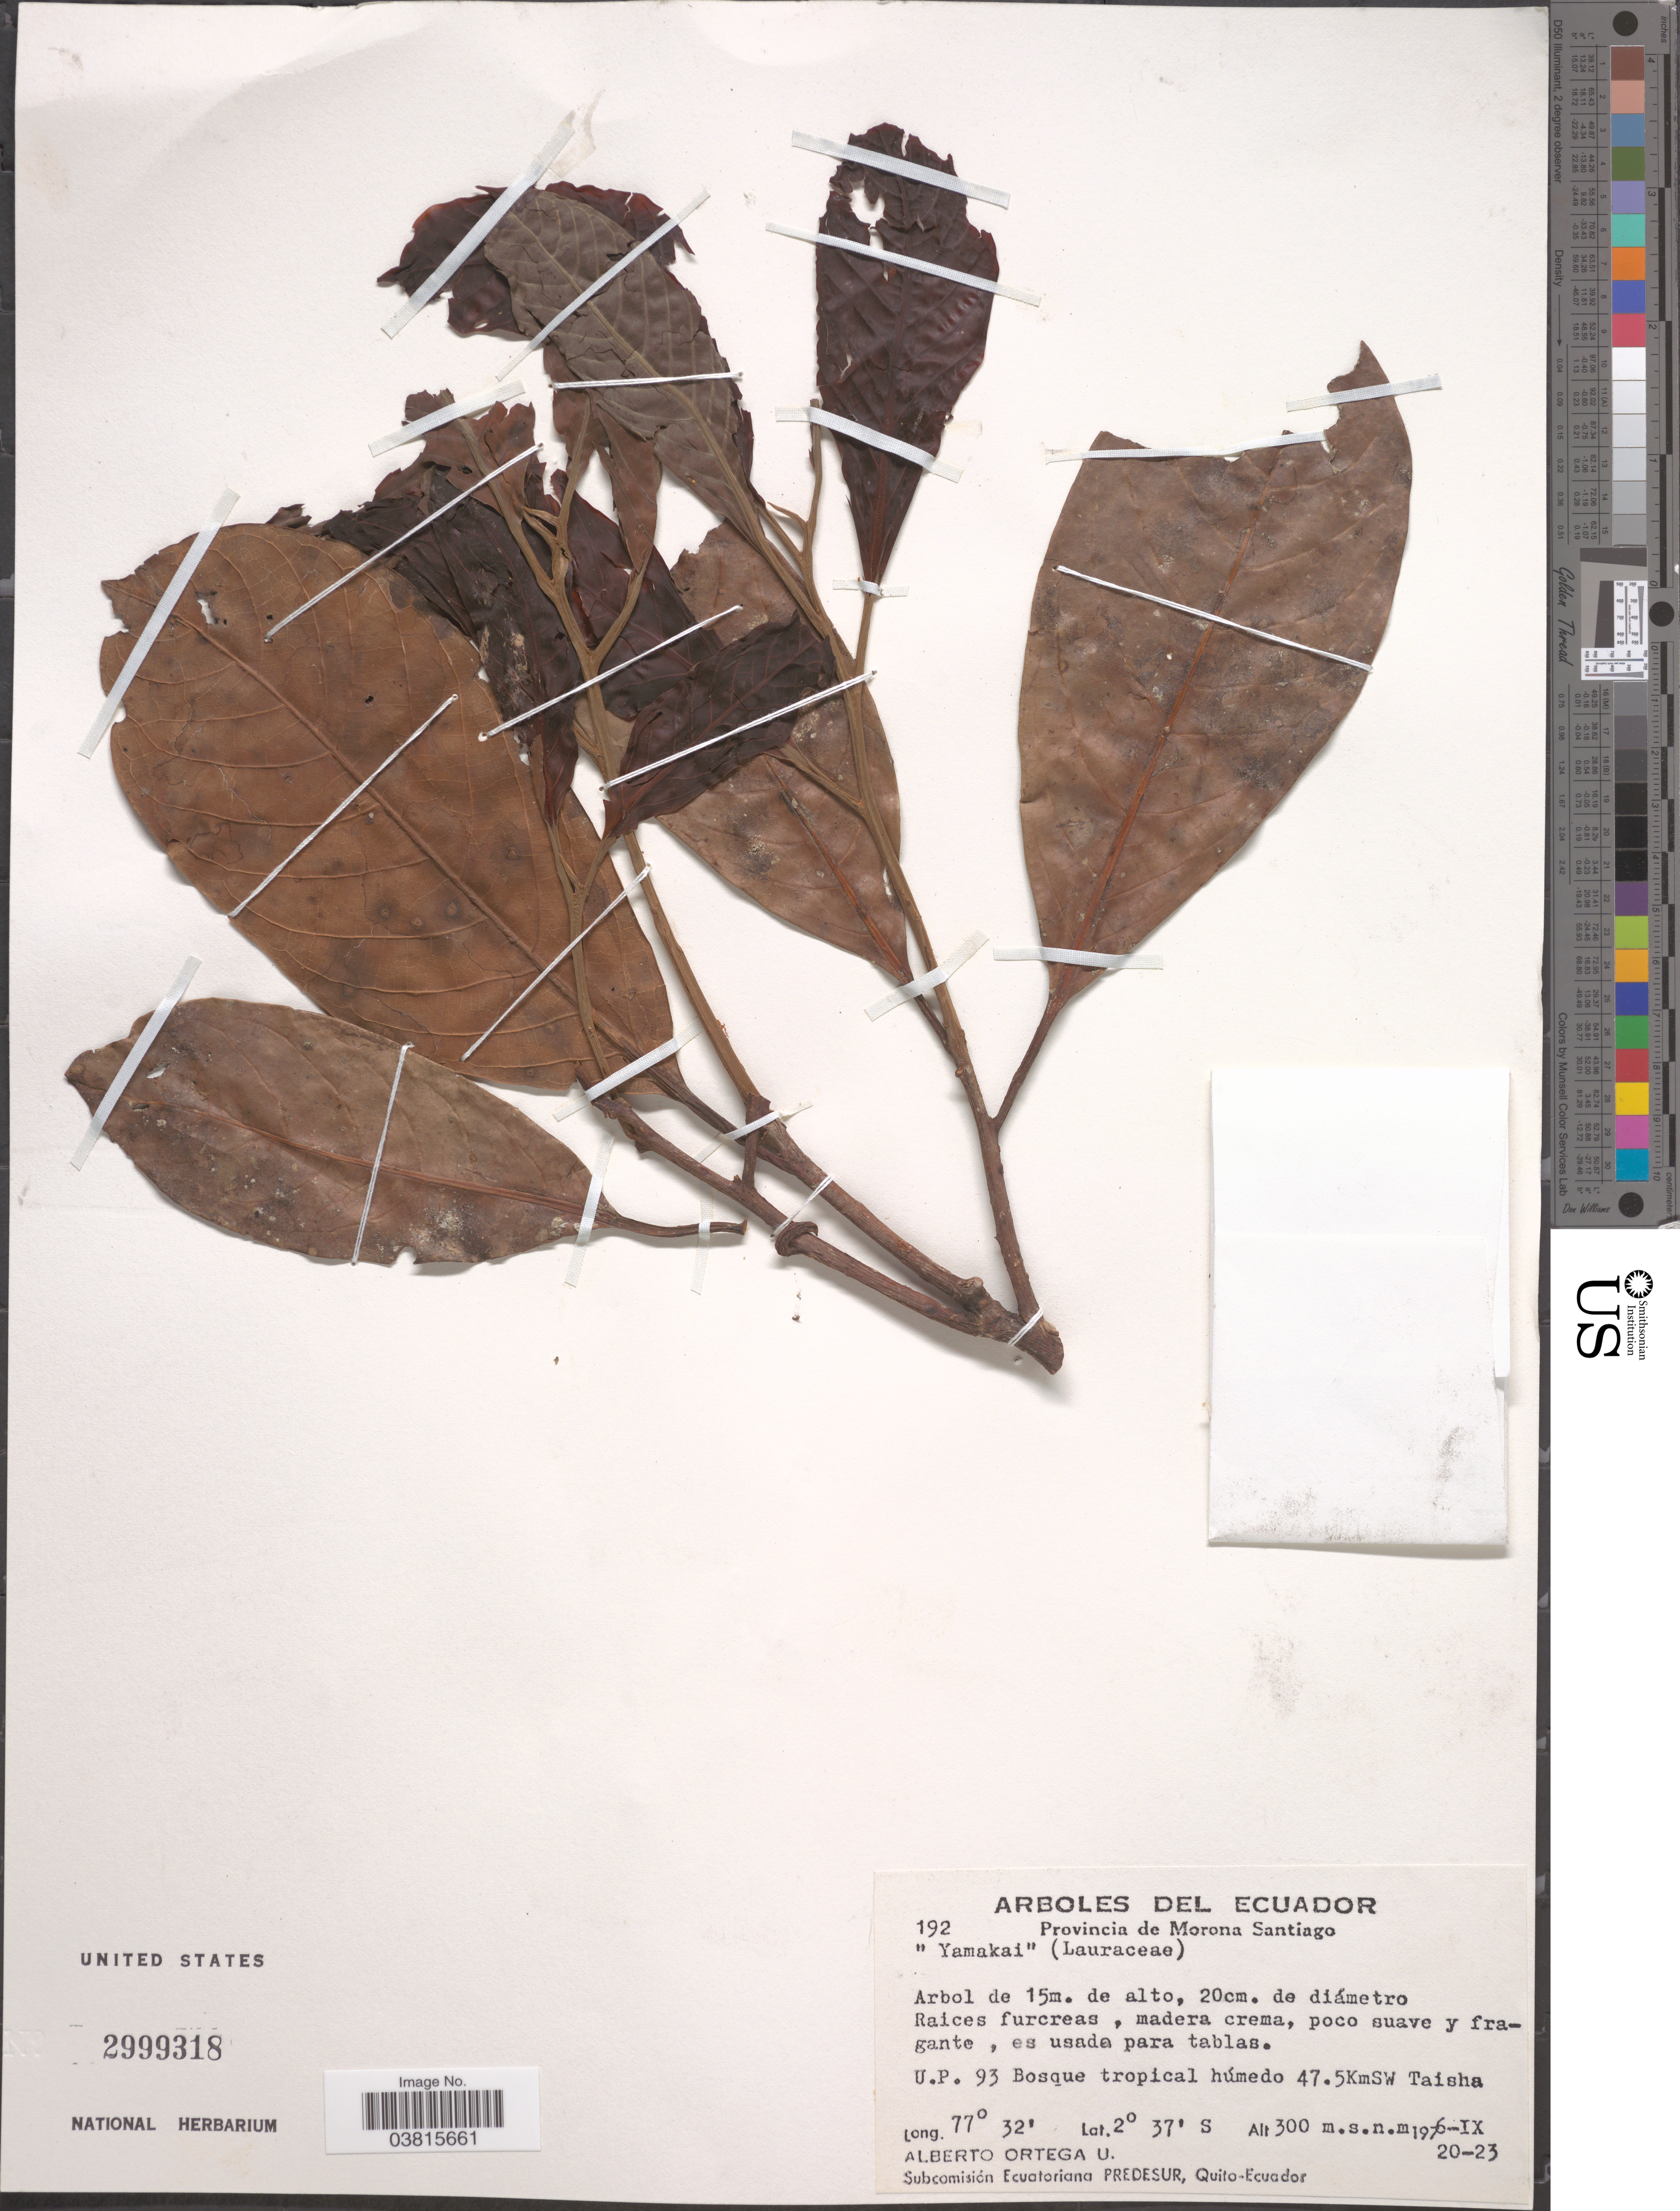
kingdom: Plantae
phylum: Tracheophyta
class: Magnoliopsida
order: Laurales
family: Lauraceae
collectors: A. T. Ortega U.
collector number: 192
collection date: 1976-09-20/1976-09-23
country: Ecuador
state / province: Morona-Santiago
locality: U.P. 93 Bosque tropical húmedo 47.5Km. SW Taisha.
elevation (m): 300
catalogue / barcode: US 2999318